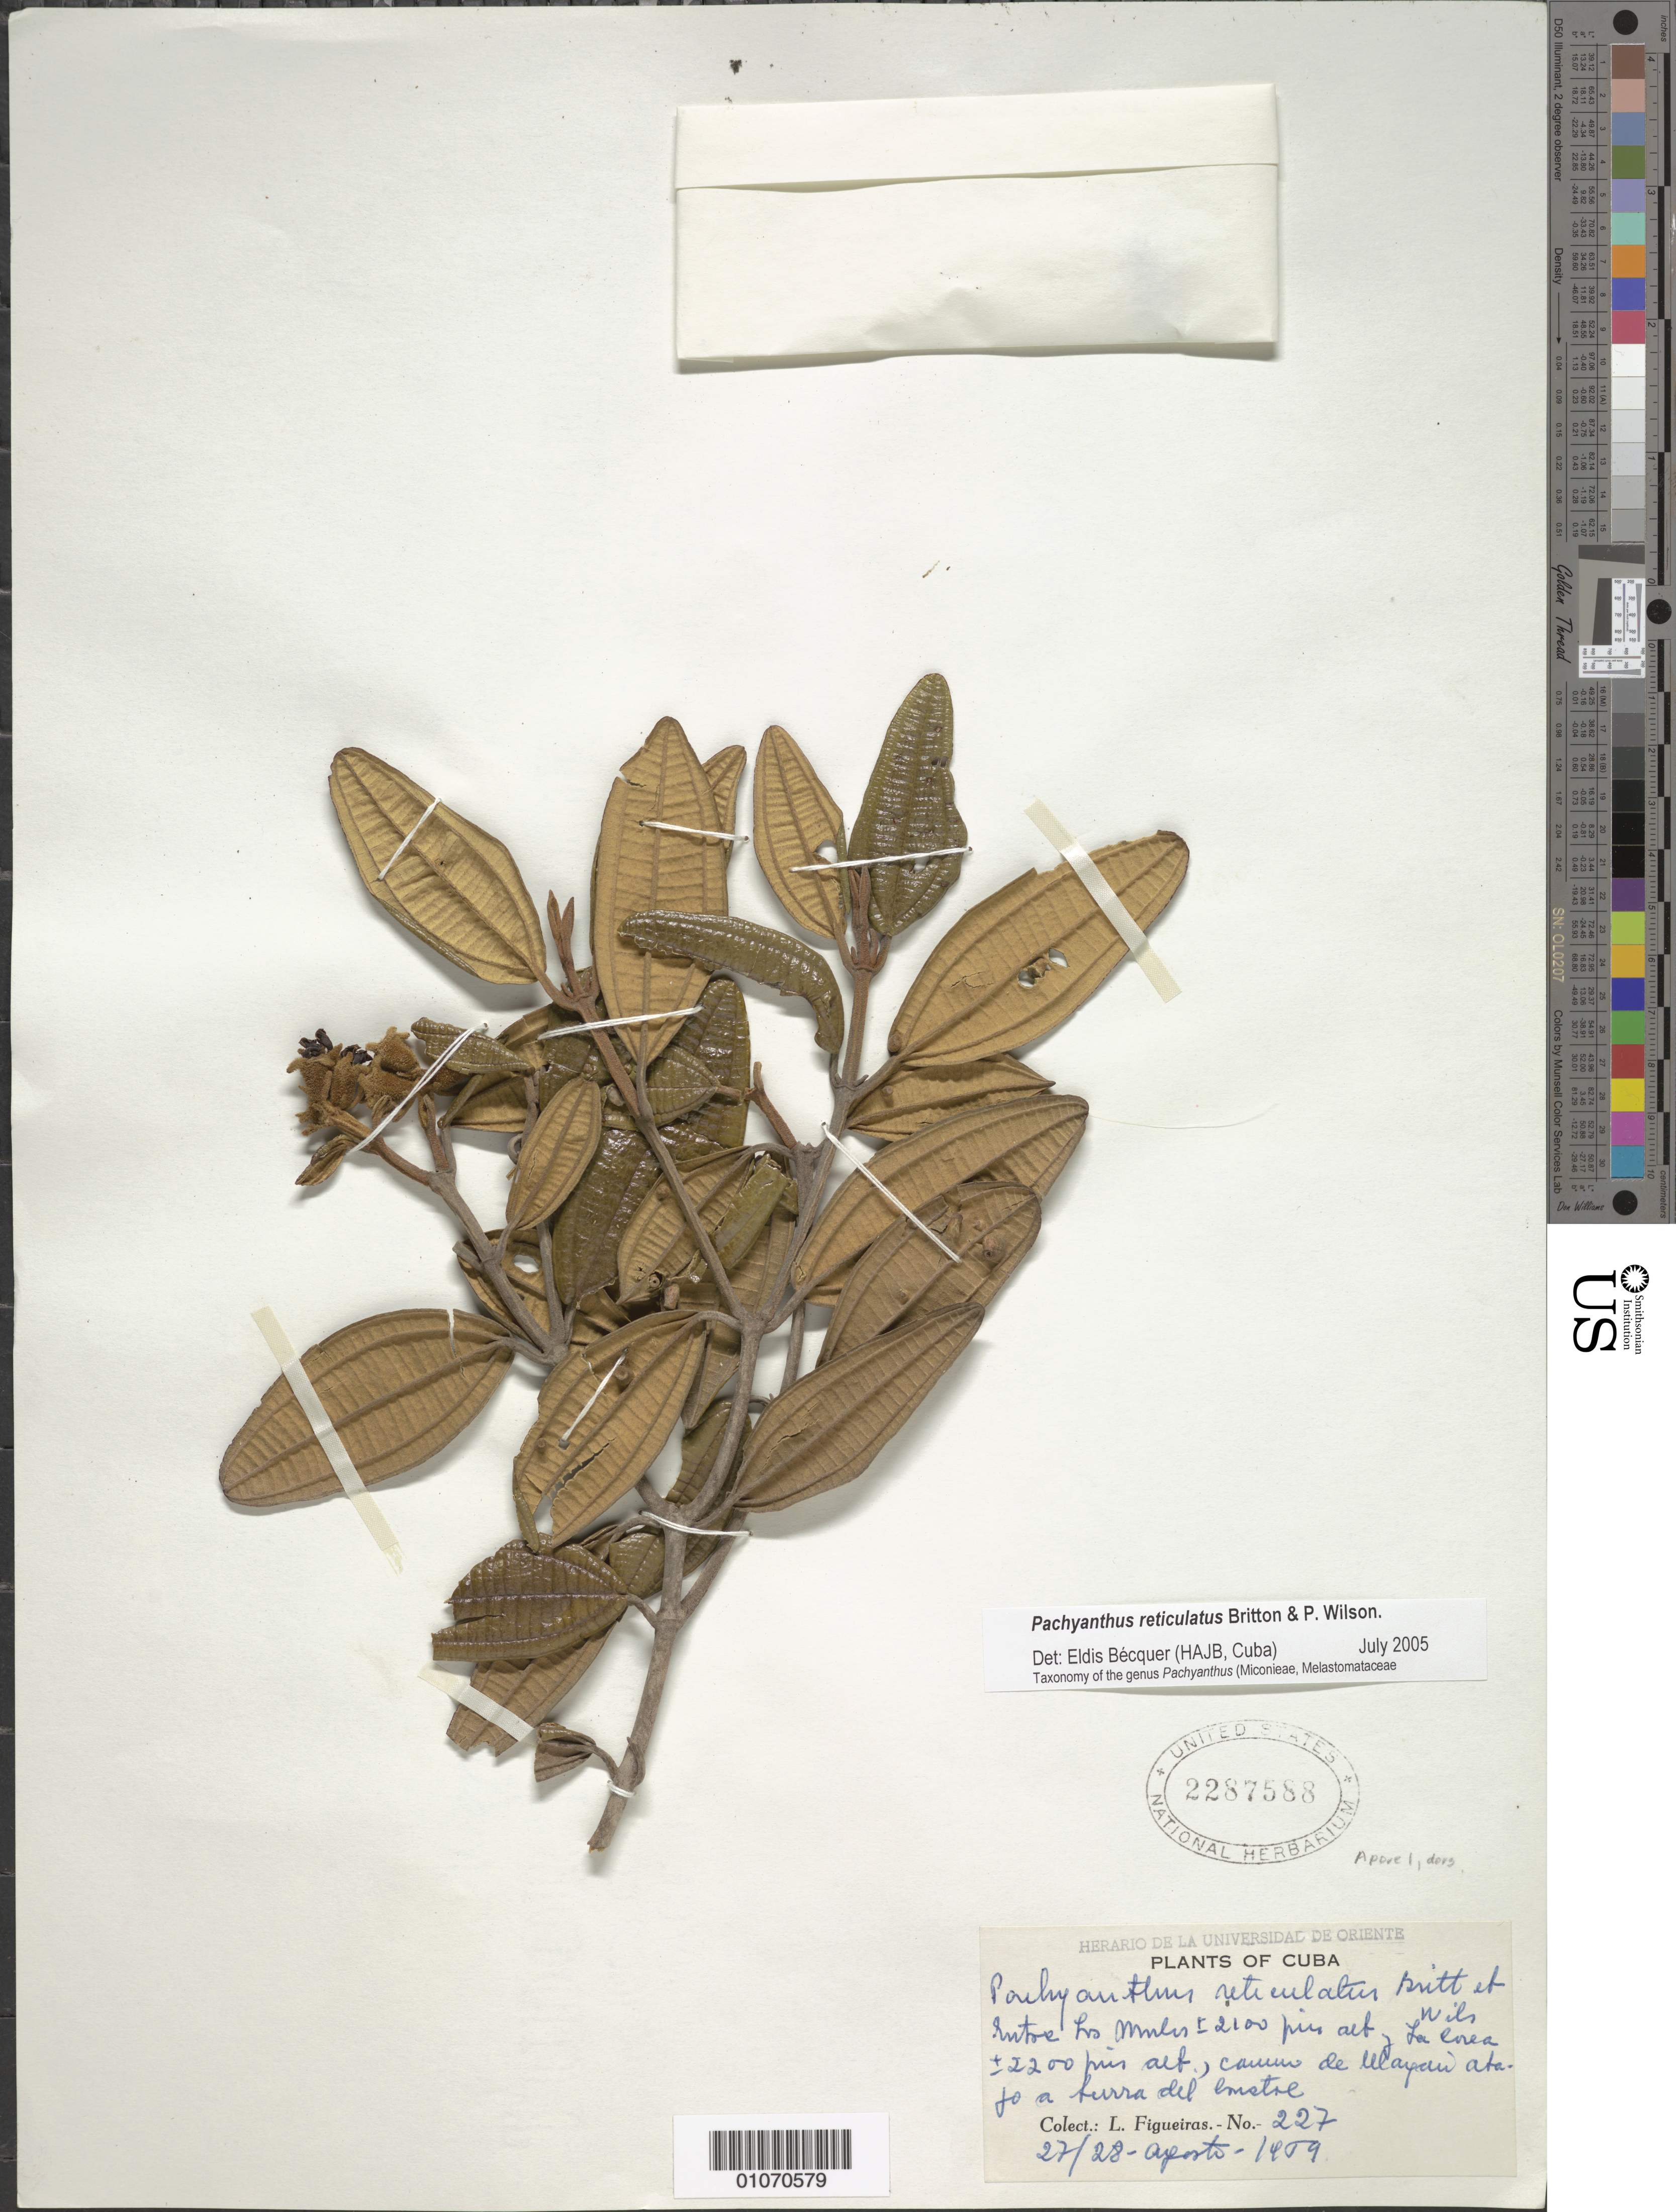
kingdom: Plantae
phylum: Tracheophyta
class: Magnoliopsida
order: Myrtales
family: Melastomataceae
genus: Pachyanthus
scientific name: Pachyanthus reticulatus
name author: Britton & P. Wilson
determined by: Bécquer Granados, E. R., (HAJB)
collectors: M. López Figueiras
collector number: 227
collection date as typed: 27 Aug 1959 to 28 Aug 1959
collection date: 1959-08-27/1959-08-28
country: Cuba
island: Cuba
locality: Entre Los Mulos y La Corea; comun de Ulayain abajo a Sierra del Cristal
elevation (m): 2100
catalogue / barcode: US 2287588